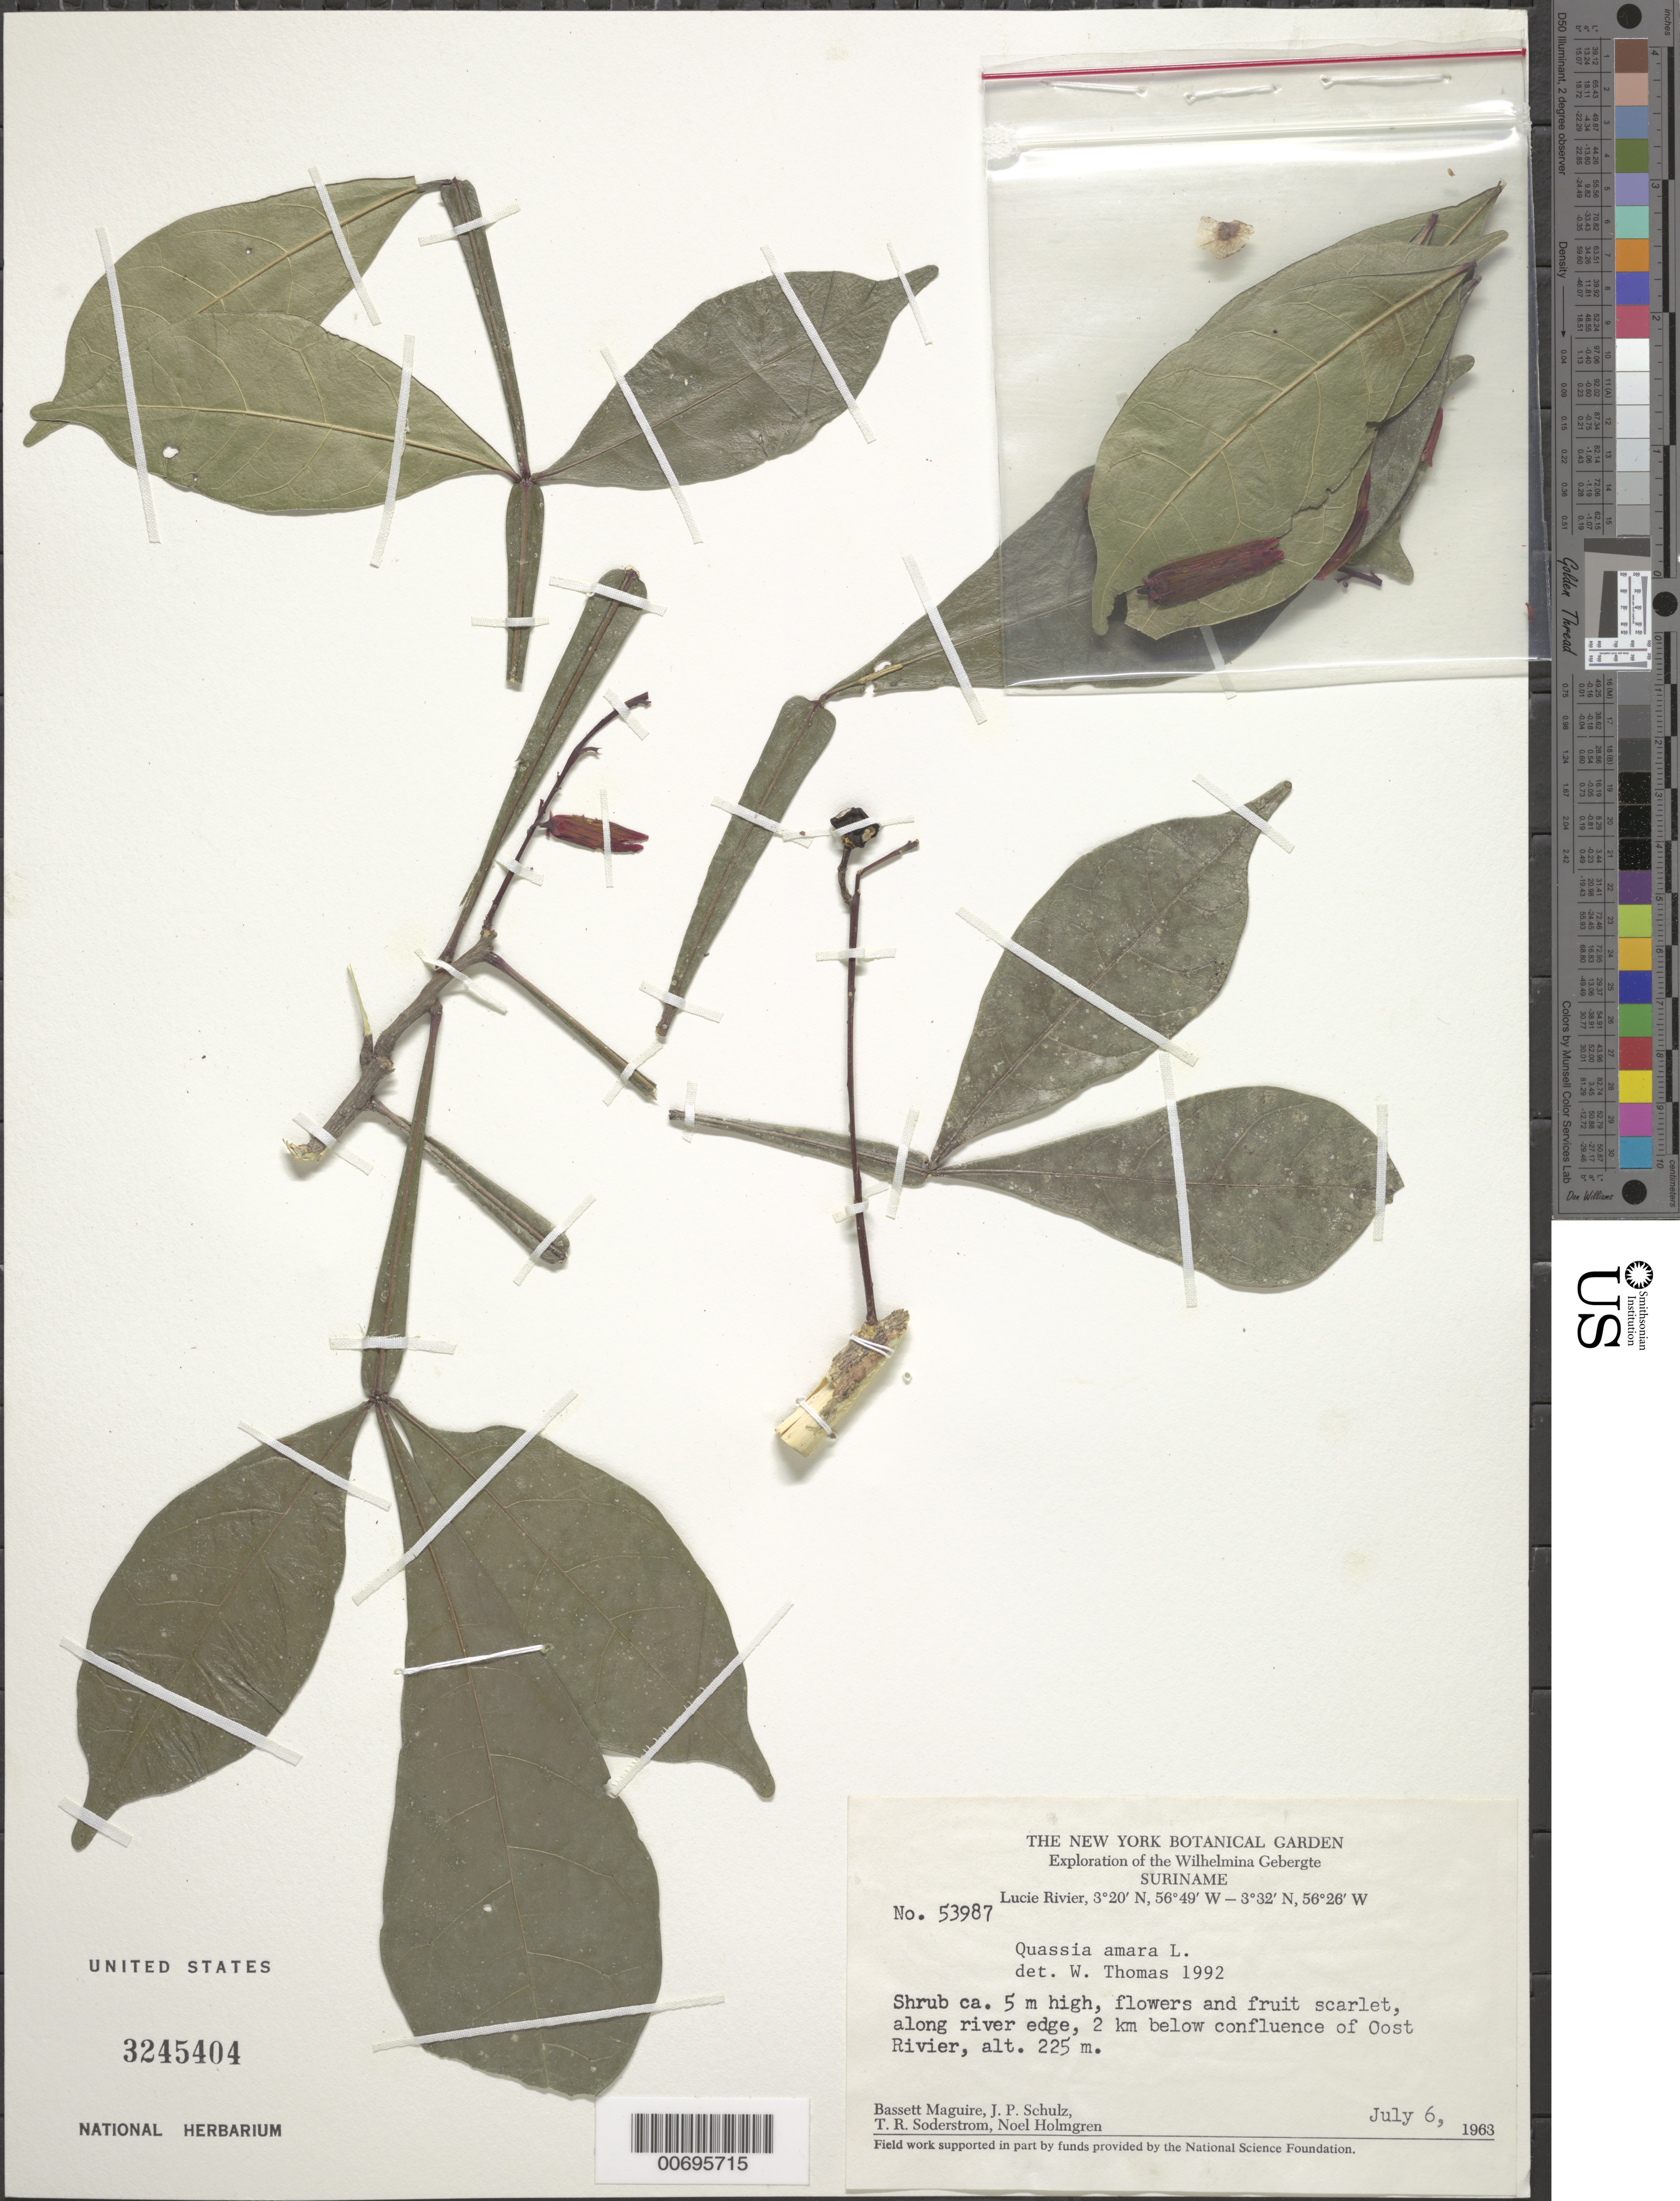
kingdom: Plantae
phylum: Tracheophyta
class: Magnoliopsida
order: Sapindales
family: Simaroubaceae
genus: Quassia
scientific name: Quassia amara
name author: L.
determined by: Thomas, W. W., (NY), New York Botanical Garden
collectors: B. Maguire, J. P. Schulz, T. R. Soderstrom & N. H. Holmgren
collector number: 53987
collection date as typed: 6-Jul-63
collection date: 1963-07-06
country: Suriname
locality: Lucie R., 2 km below confluence with Oost R., Wilhelmina Gebergte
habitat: Along river edge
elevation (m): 225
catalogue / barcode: US 3245404